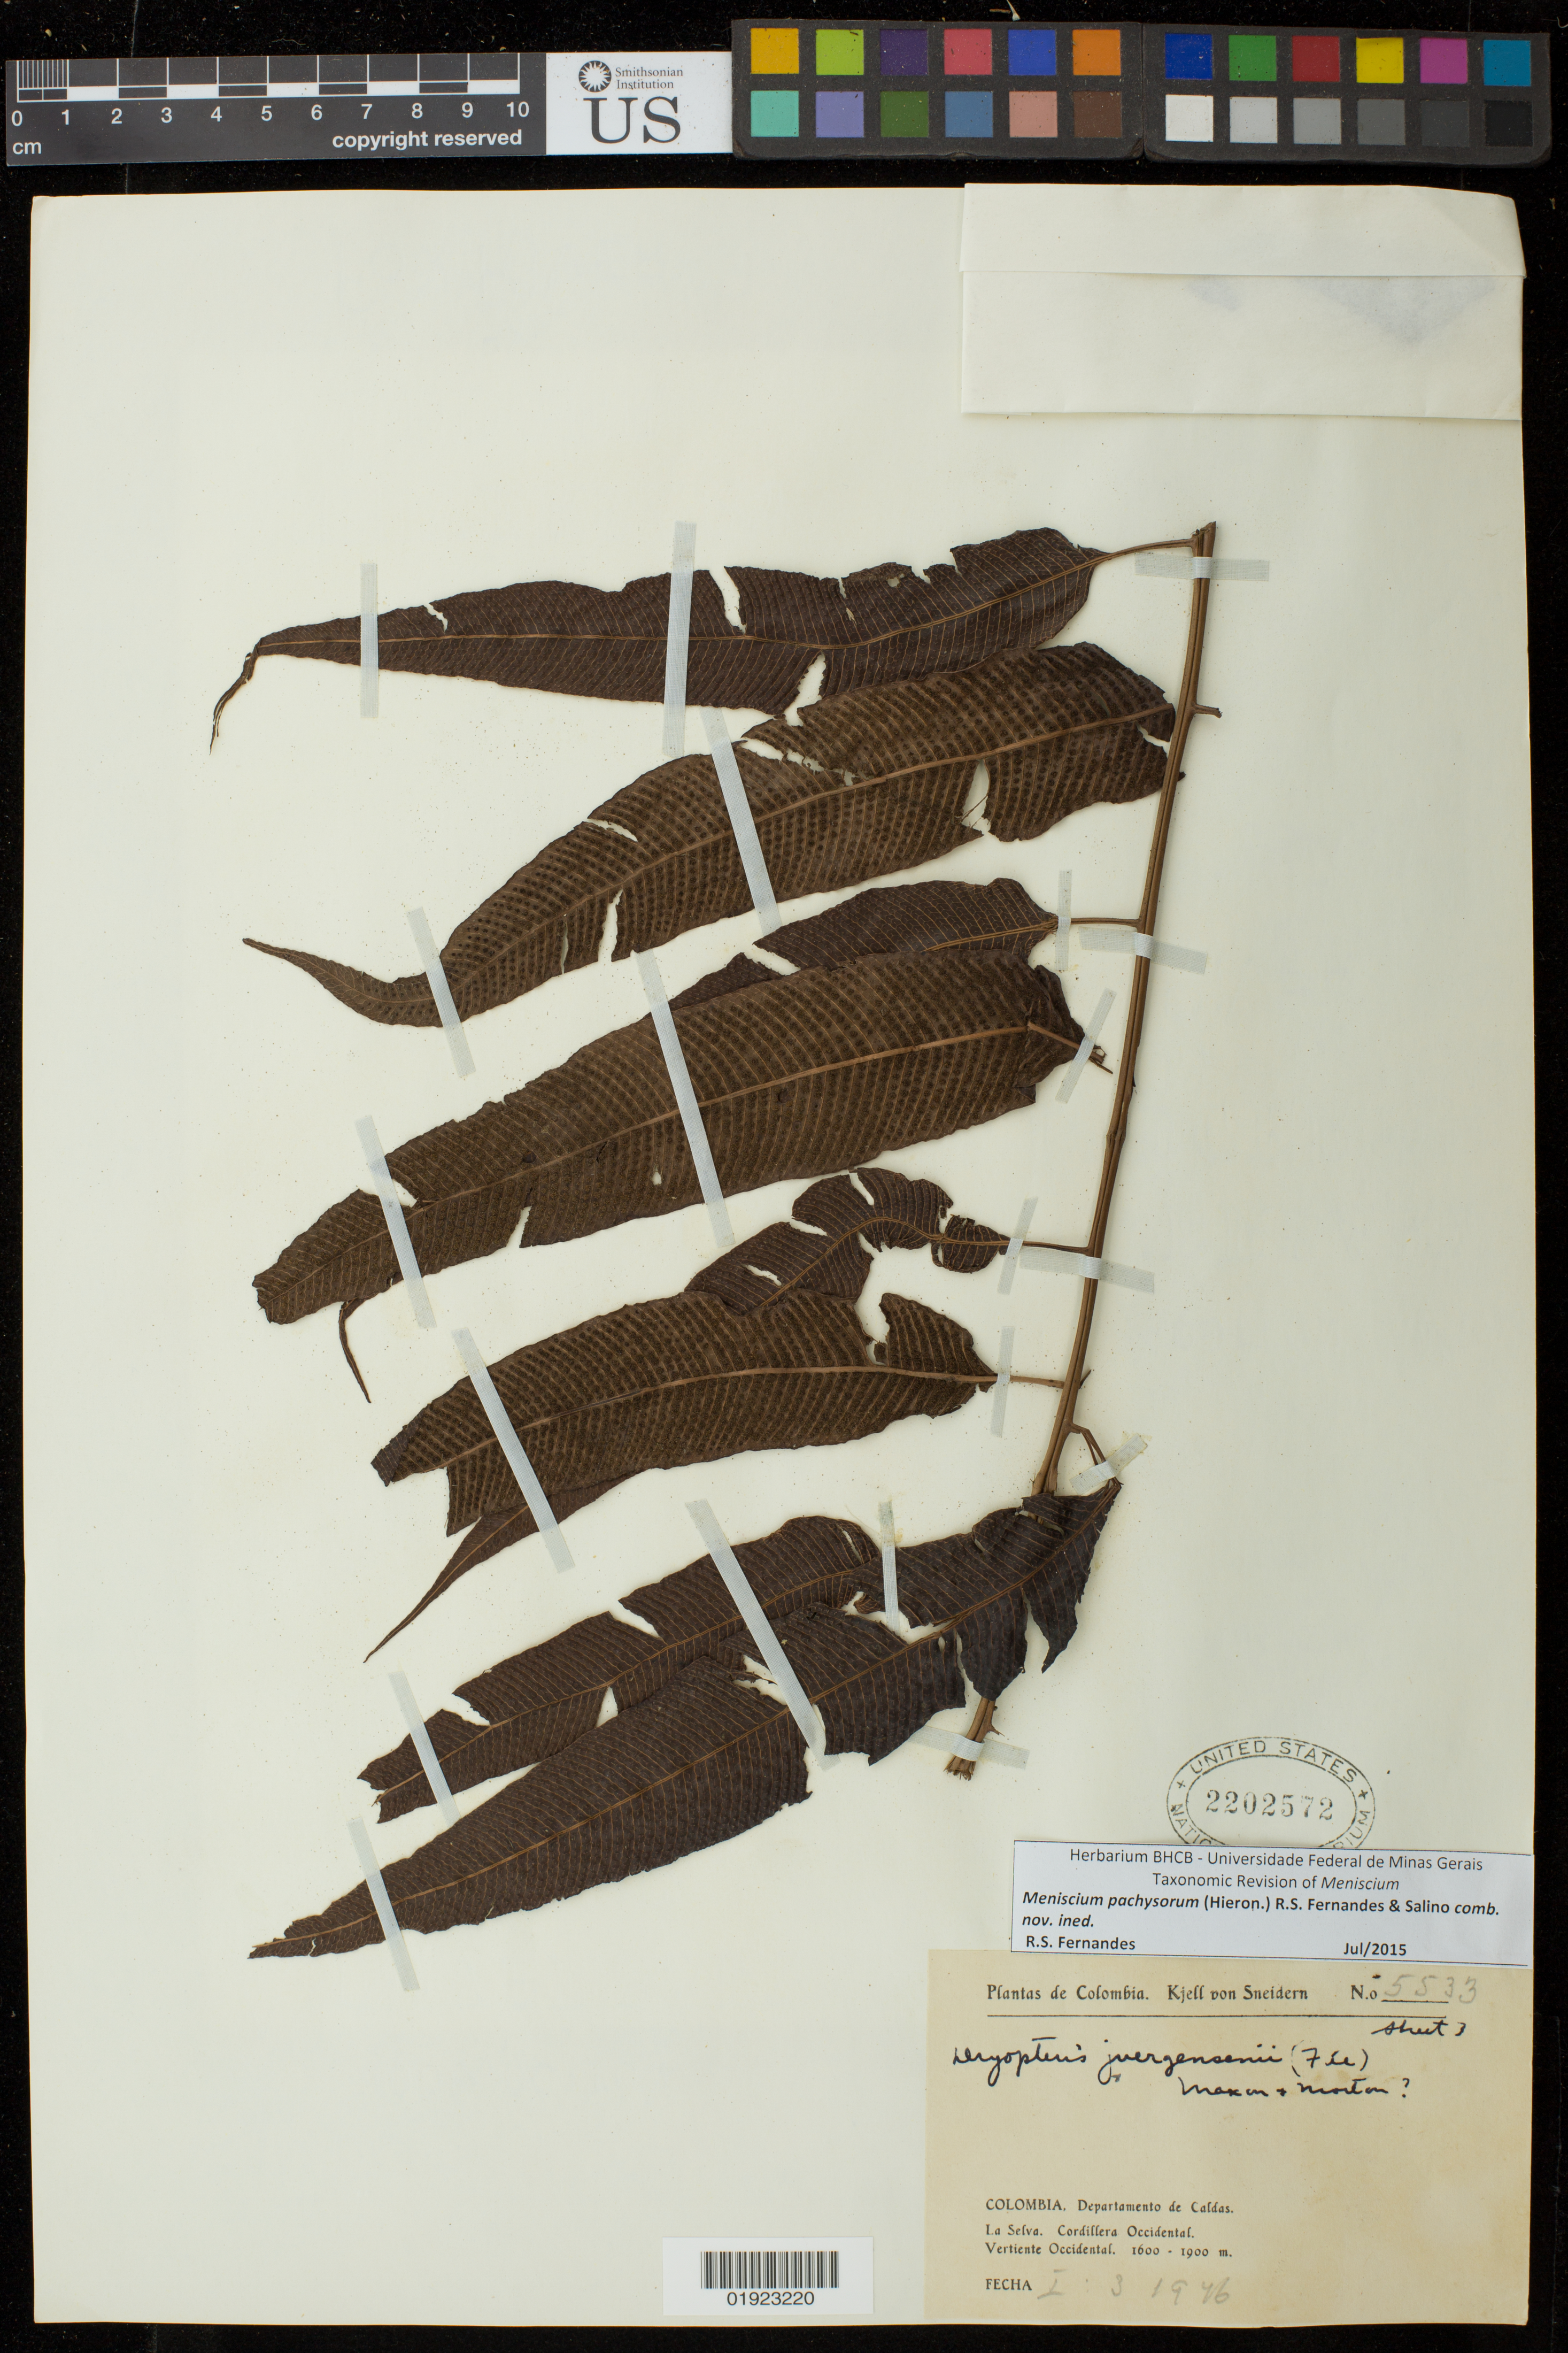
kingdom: Plantae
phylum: Tracheophyta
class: Polypodiopsida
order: Polypodiales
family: Thelypteridaceae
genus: Meniscium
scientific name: Meniscium pachysorum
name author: (Hieron.) Fernandes & Salino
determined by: Fernandes, R. S.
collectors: K. von Sneidern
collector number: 5533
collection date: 1946-01-03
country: Colombia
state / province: Caldas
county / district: La Selva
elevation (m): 1600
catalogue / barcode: US 2202572